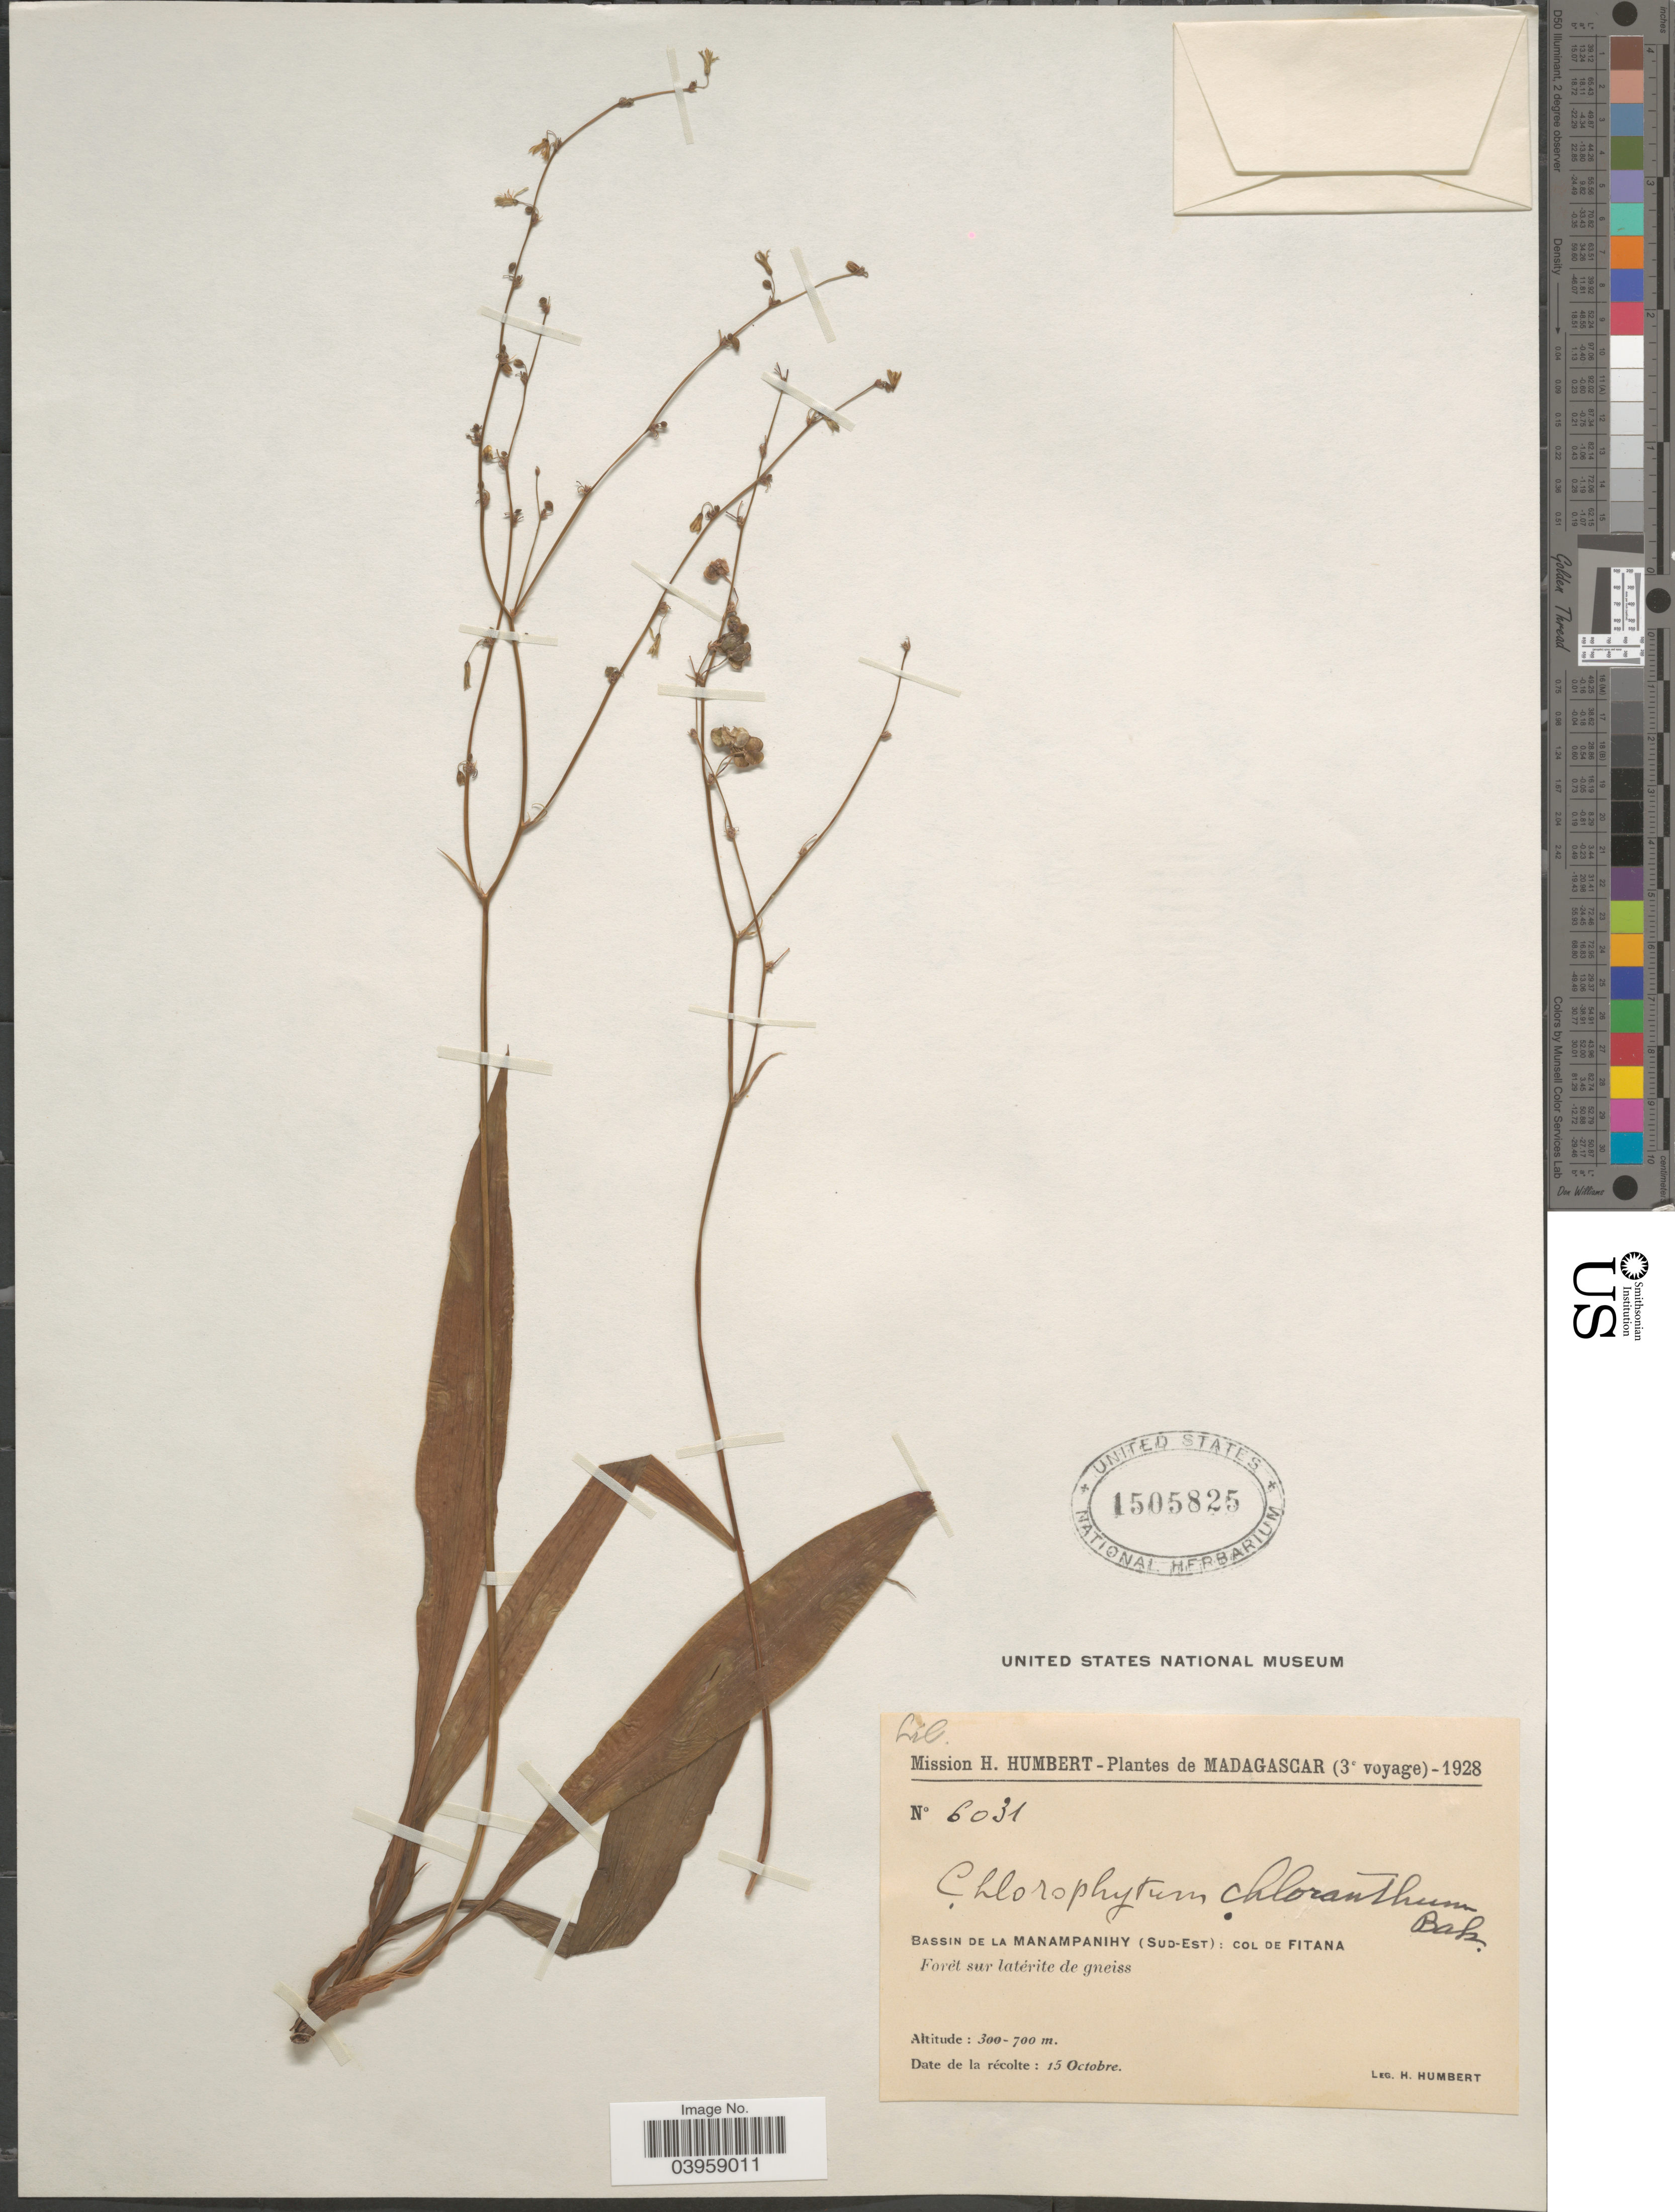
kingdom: Plantae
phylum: Tracheophyta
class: Liliopsida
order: Asparagales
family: Asparagaceae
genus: Chlorophytum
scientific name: Chlorophytum chloranthum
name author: Baker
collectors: H. Humbert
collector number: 6031*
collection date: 1928-10-15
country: Madagascar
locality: Bassin de la Manampanihy (Sud-Est): Col de Fitana.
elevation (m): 300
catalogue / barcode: US 1505825